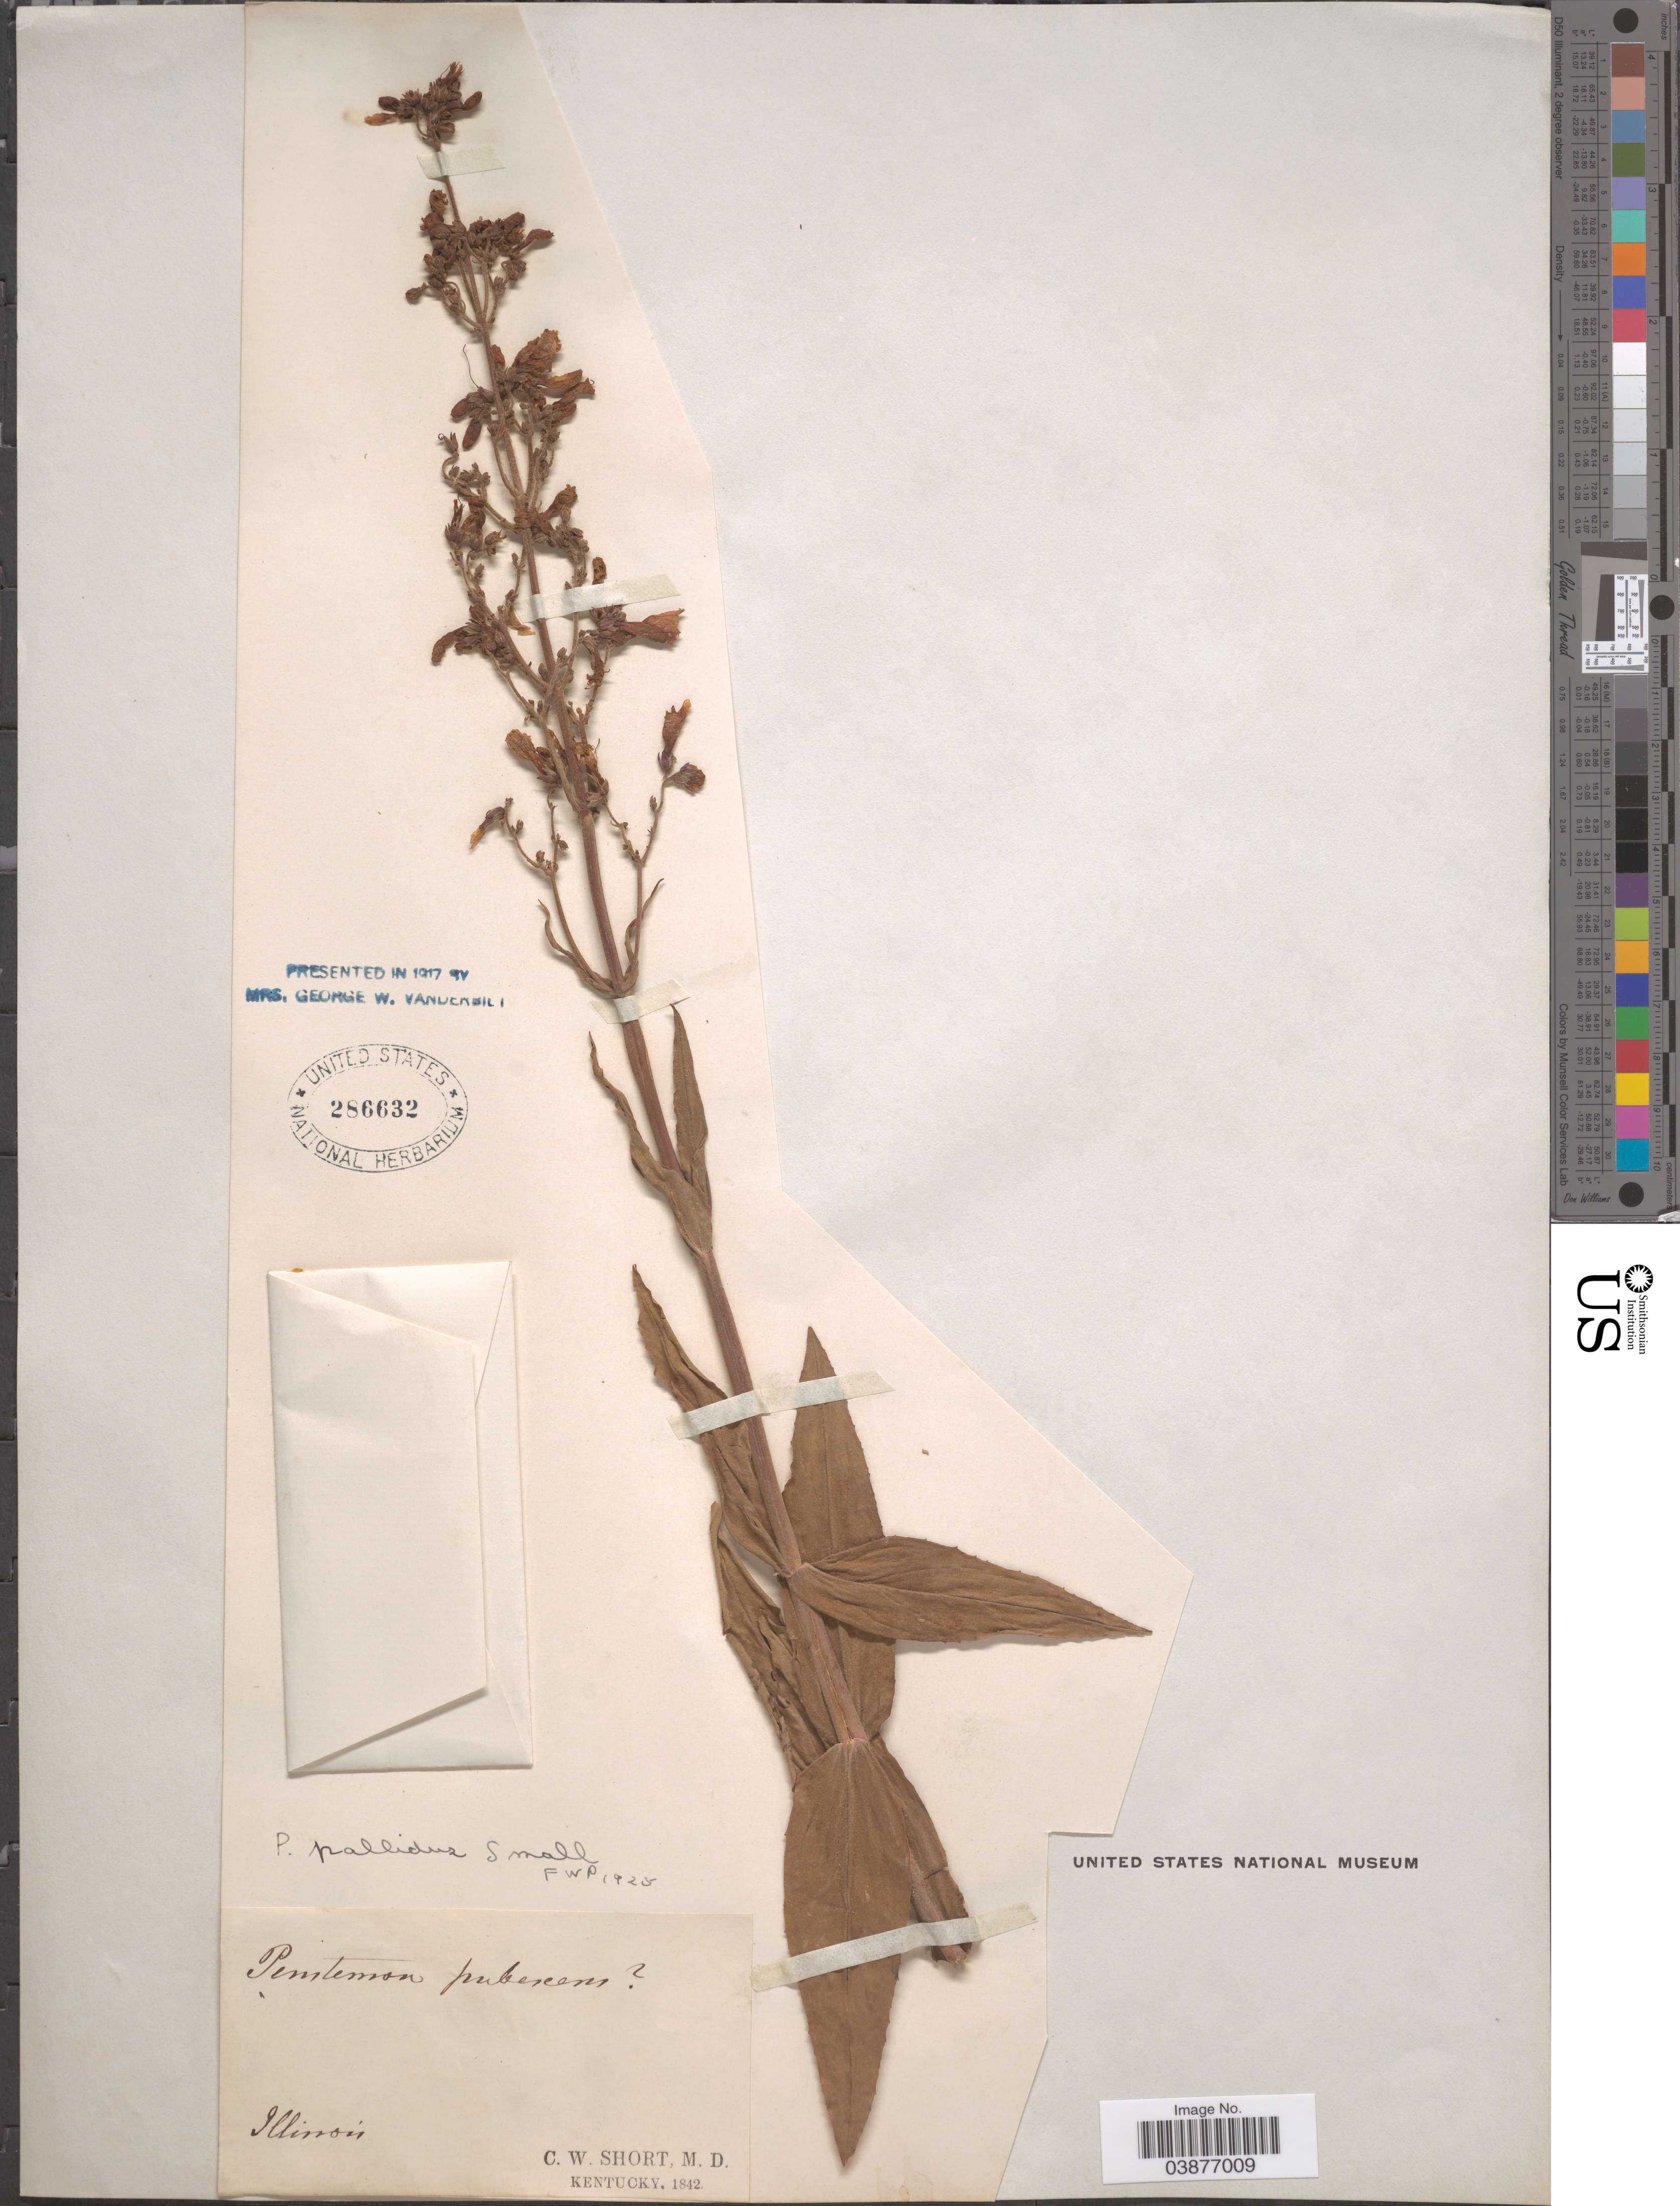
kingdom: Plantae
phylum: Tracheophyta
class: Magnoliopsida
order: Lamiales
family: Plantaginaceae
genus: Penstemon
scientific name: Penstemon pallidus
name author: Small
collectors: C. W. Short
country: United States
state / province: Illinois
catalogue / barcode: US 286632